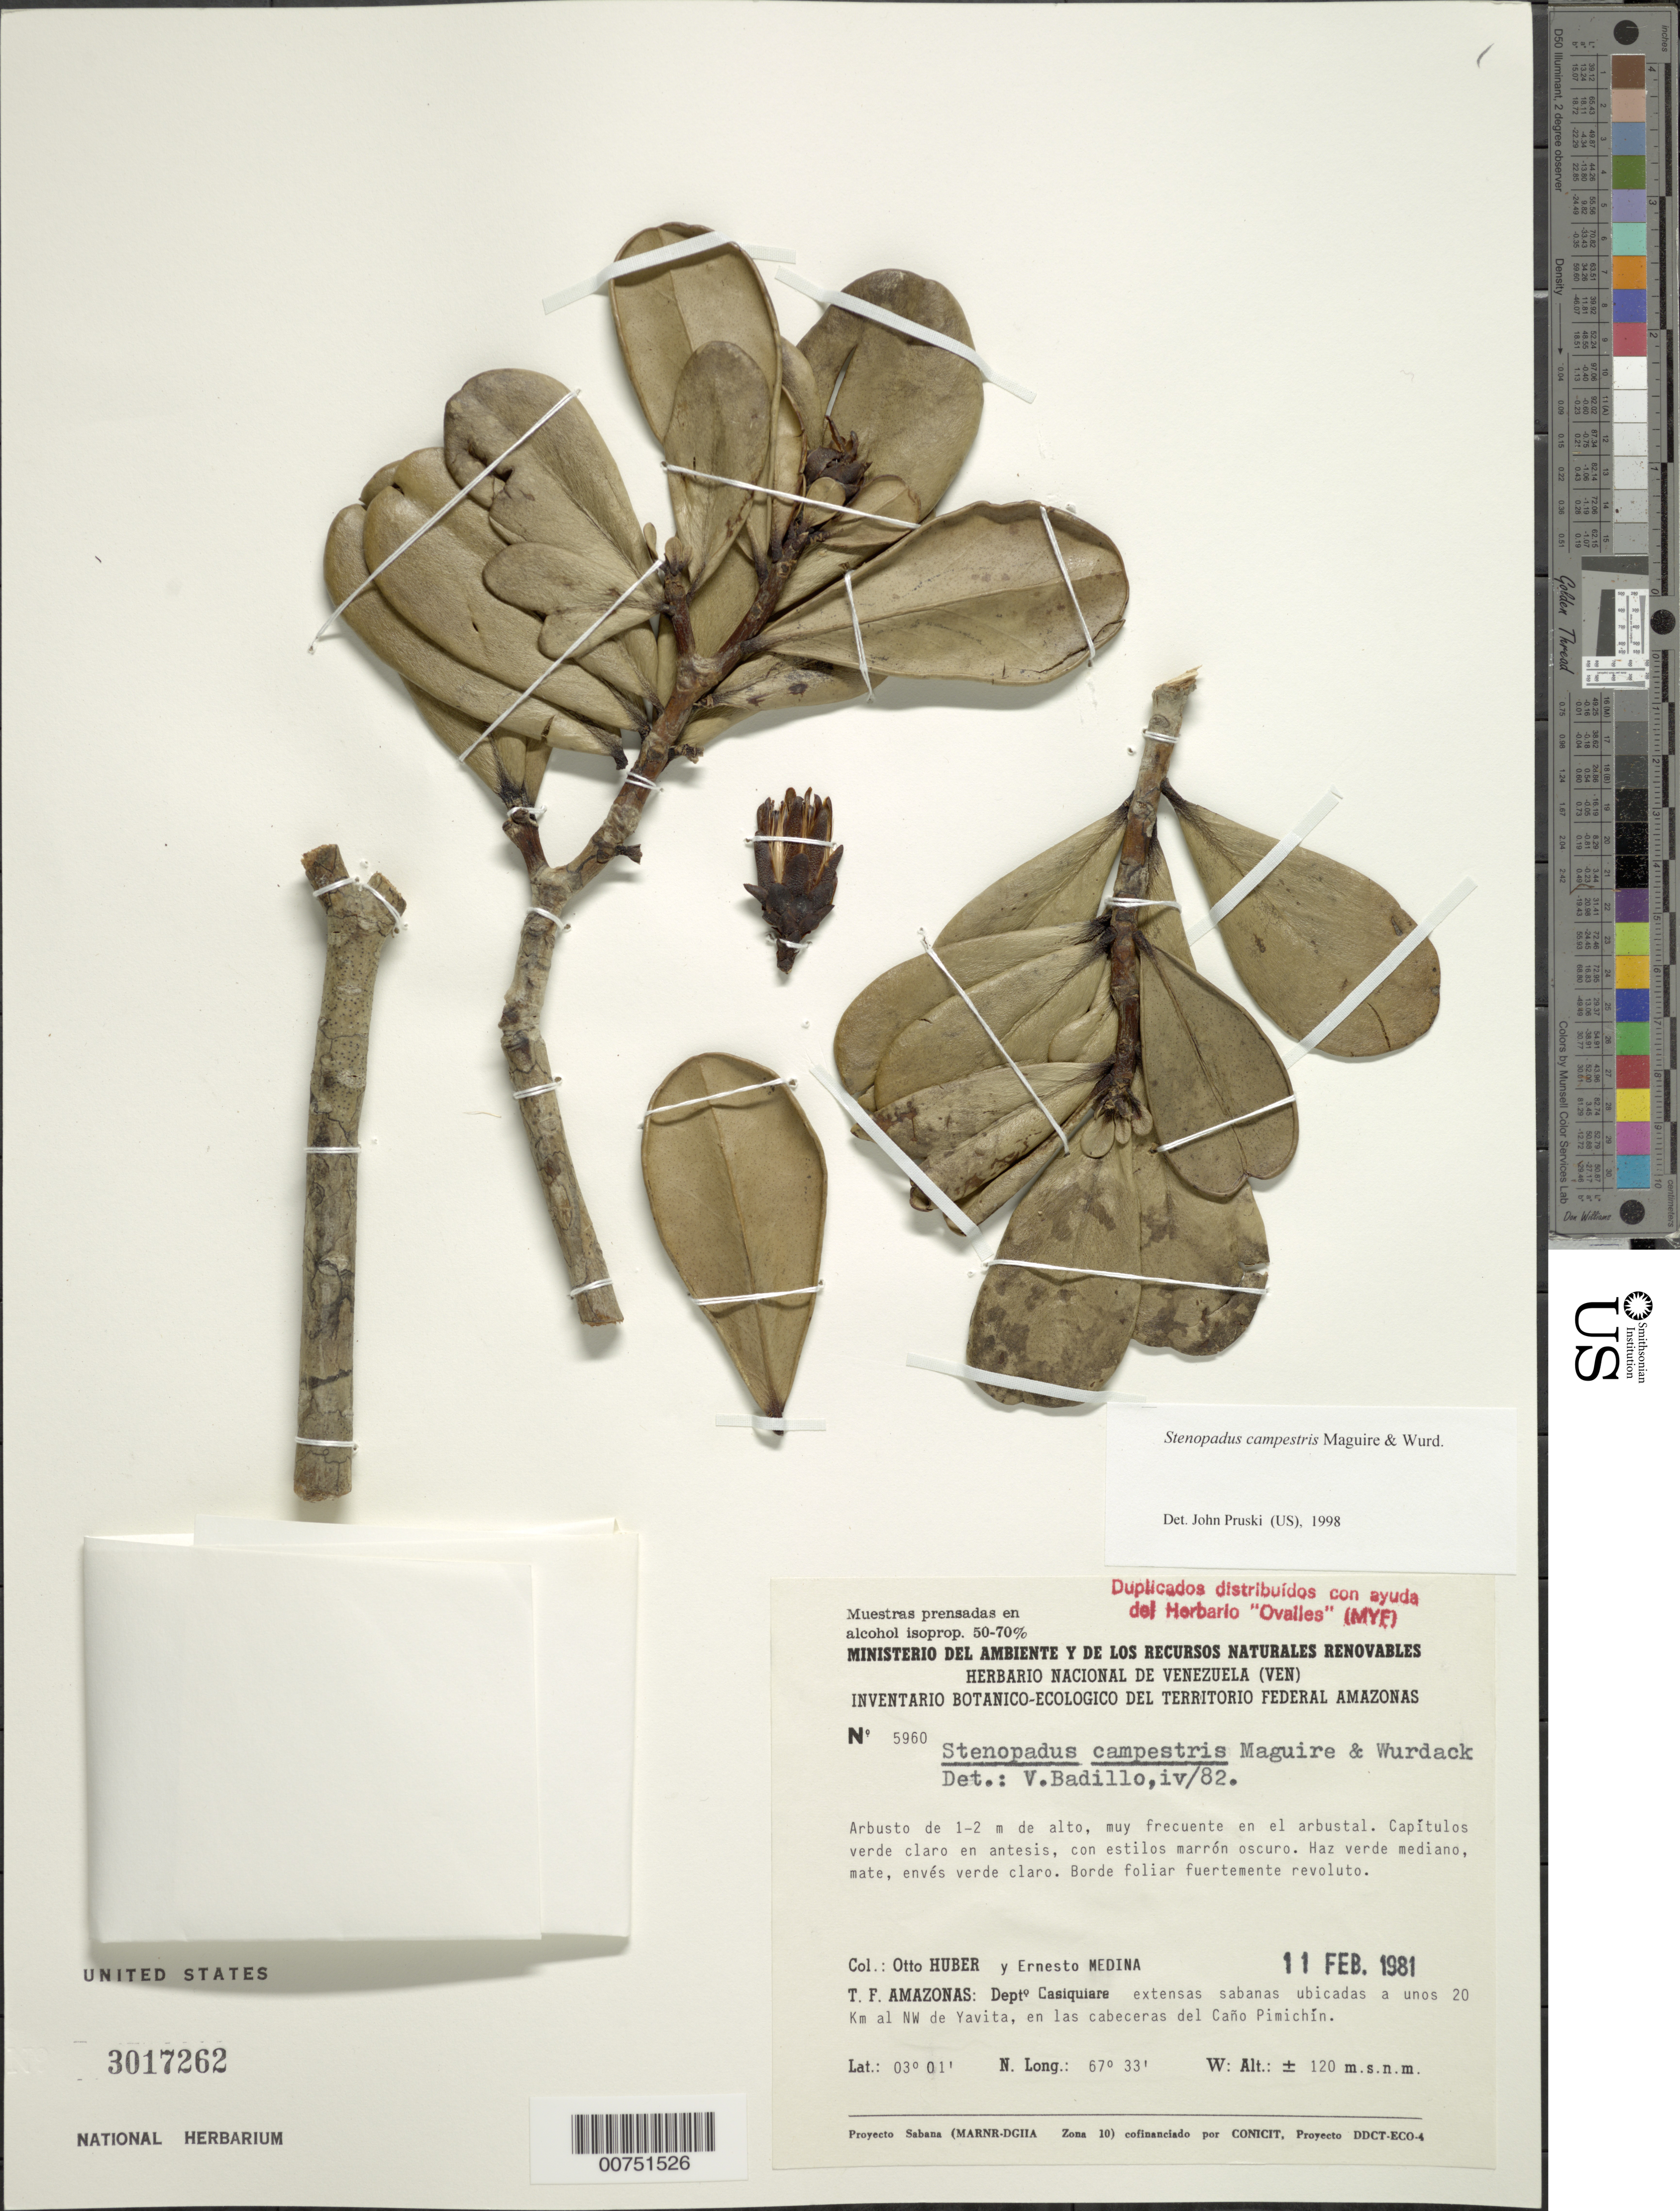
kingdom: Plantae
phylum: Tracheophyta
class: Magnoliopsida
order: Asterales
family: Asteraceae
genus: Stenopadus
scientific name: Stenopadus campestris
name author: Maguire & Wurdack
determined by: Pruski, J. F.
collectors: O. Huber & E. Medina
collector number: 5960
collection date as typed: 11-Feb-81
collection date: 1981-02-11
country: Venezuela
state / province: Amazonas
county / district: Maroa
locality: Yavita, 20 km NW de, en las cabeceras del Cano Pimichin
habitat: Sabanas; en el arbustal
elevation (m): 120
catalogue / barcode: US 3017262